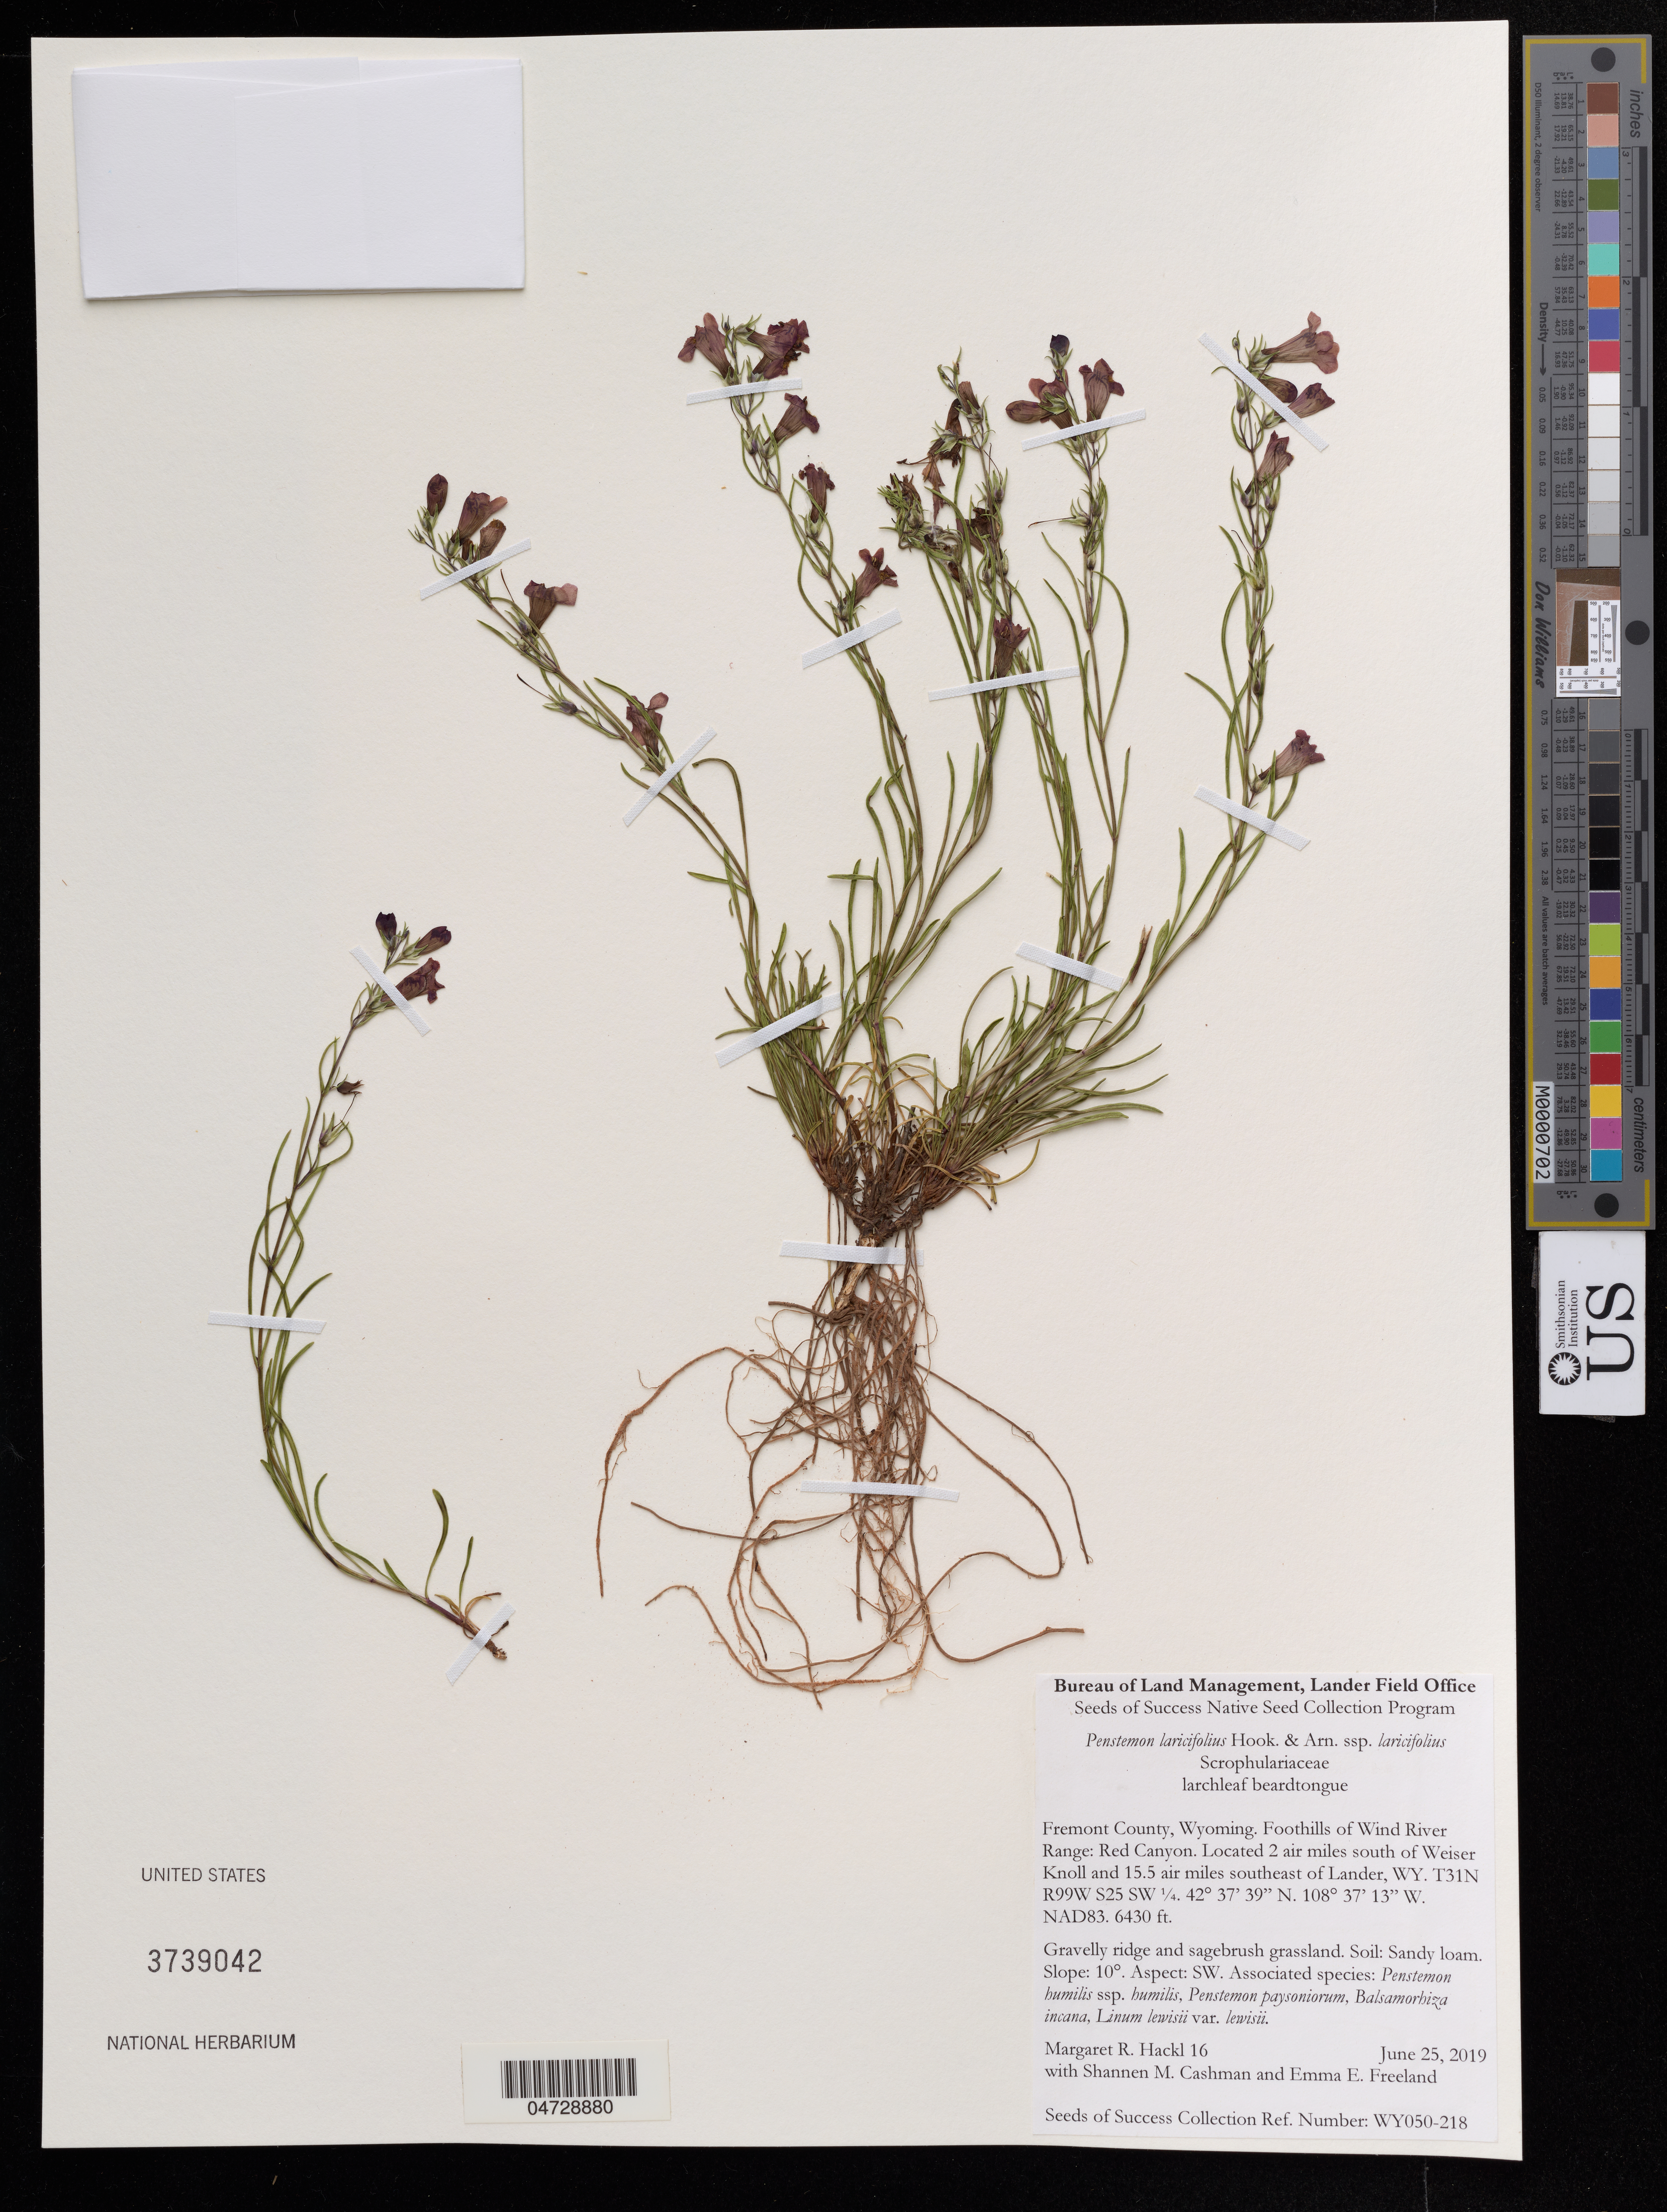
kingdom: Plantae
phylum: Tracheophyta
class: Magnoliopsida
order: Lamiales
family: Plantaginaceae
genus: Penstemon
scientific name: Penstemon laricifolius subsp. laricifolius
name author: Hook. & Arn.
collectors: M. Hackl, S. Cashman & E. Freeland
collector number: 16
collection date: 2019-06-25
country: United States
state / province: Wyoming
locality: Fremont County, Foothills of Wind River Range: Red Canyon, Located 2 air miles south of Weiser Knoll and 15.5 air miles southeast of Lander.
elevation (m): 1960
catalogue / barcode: US 3739042